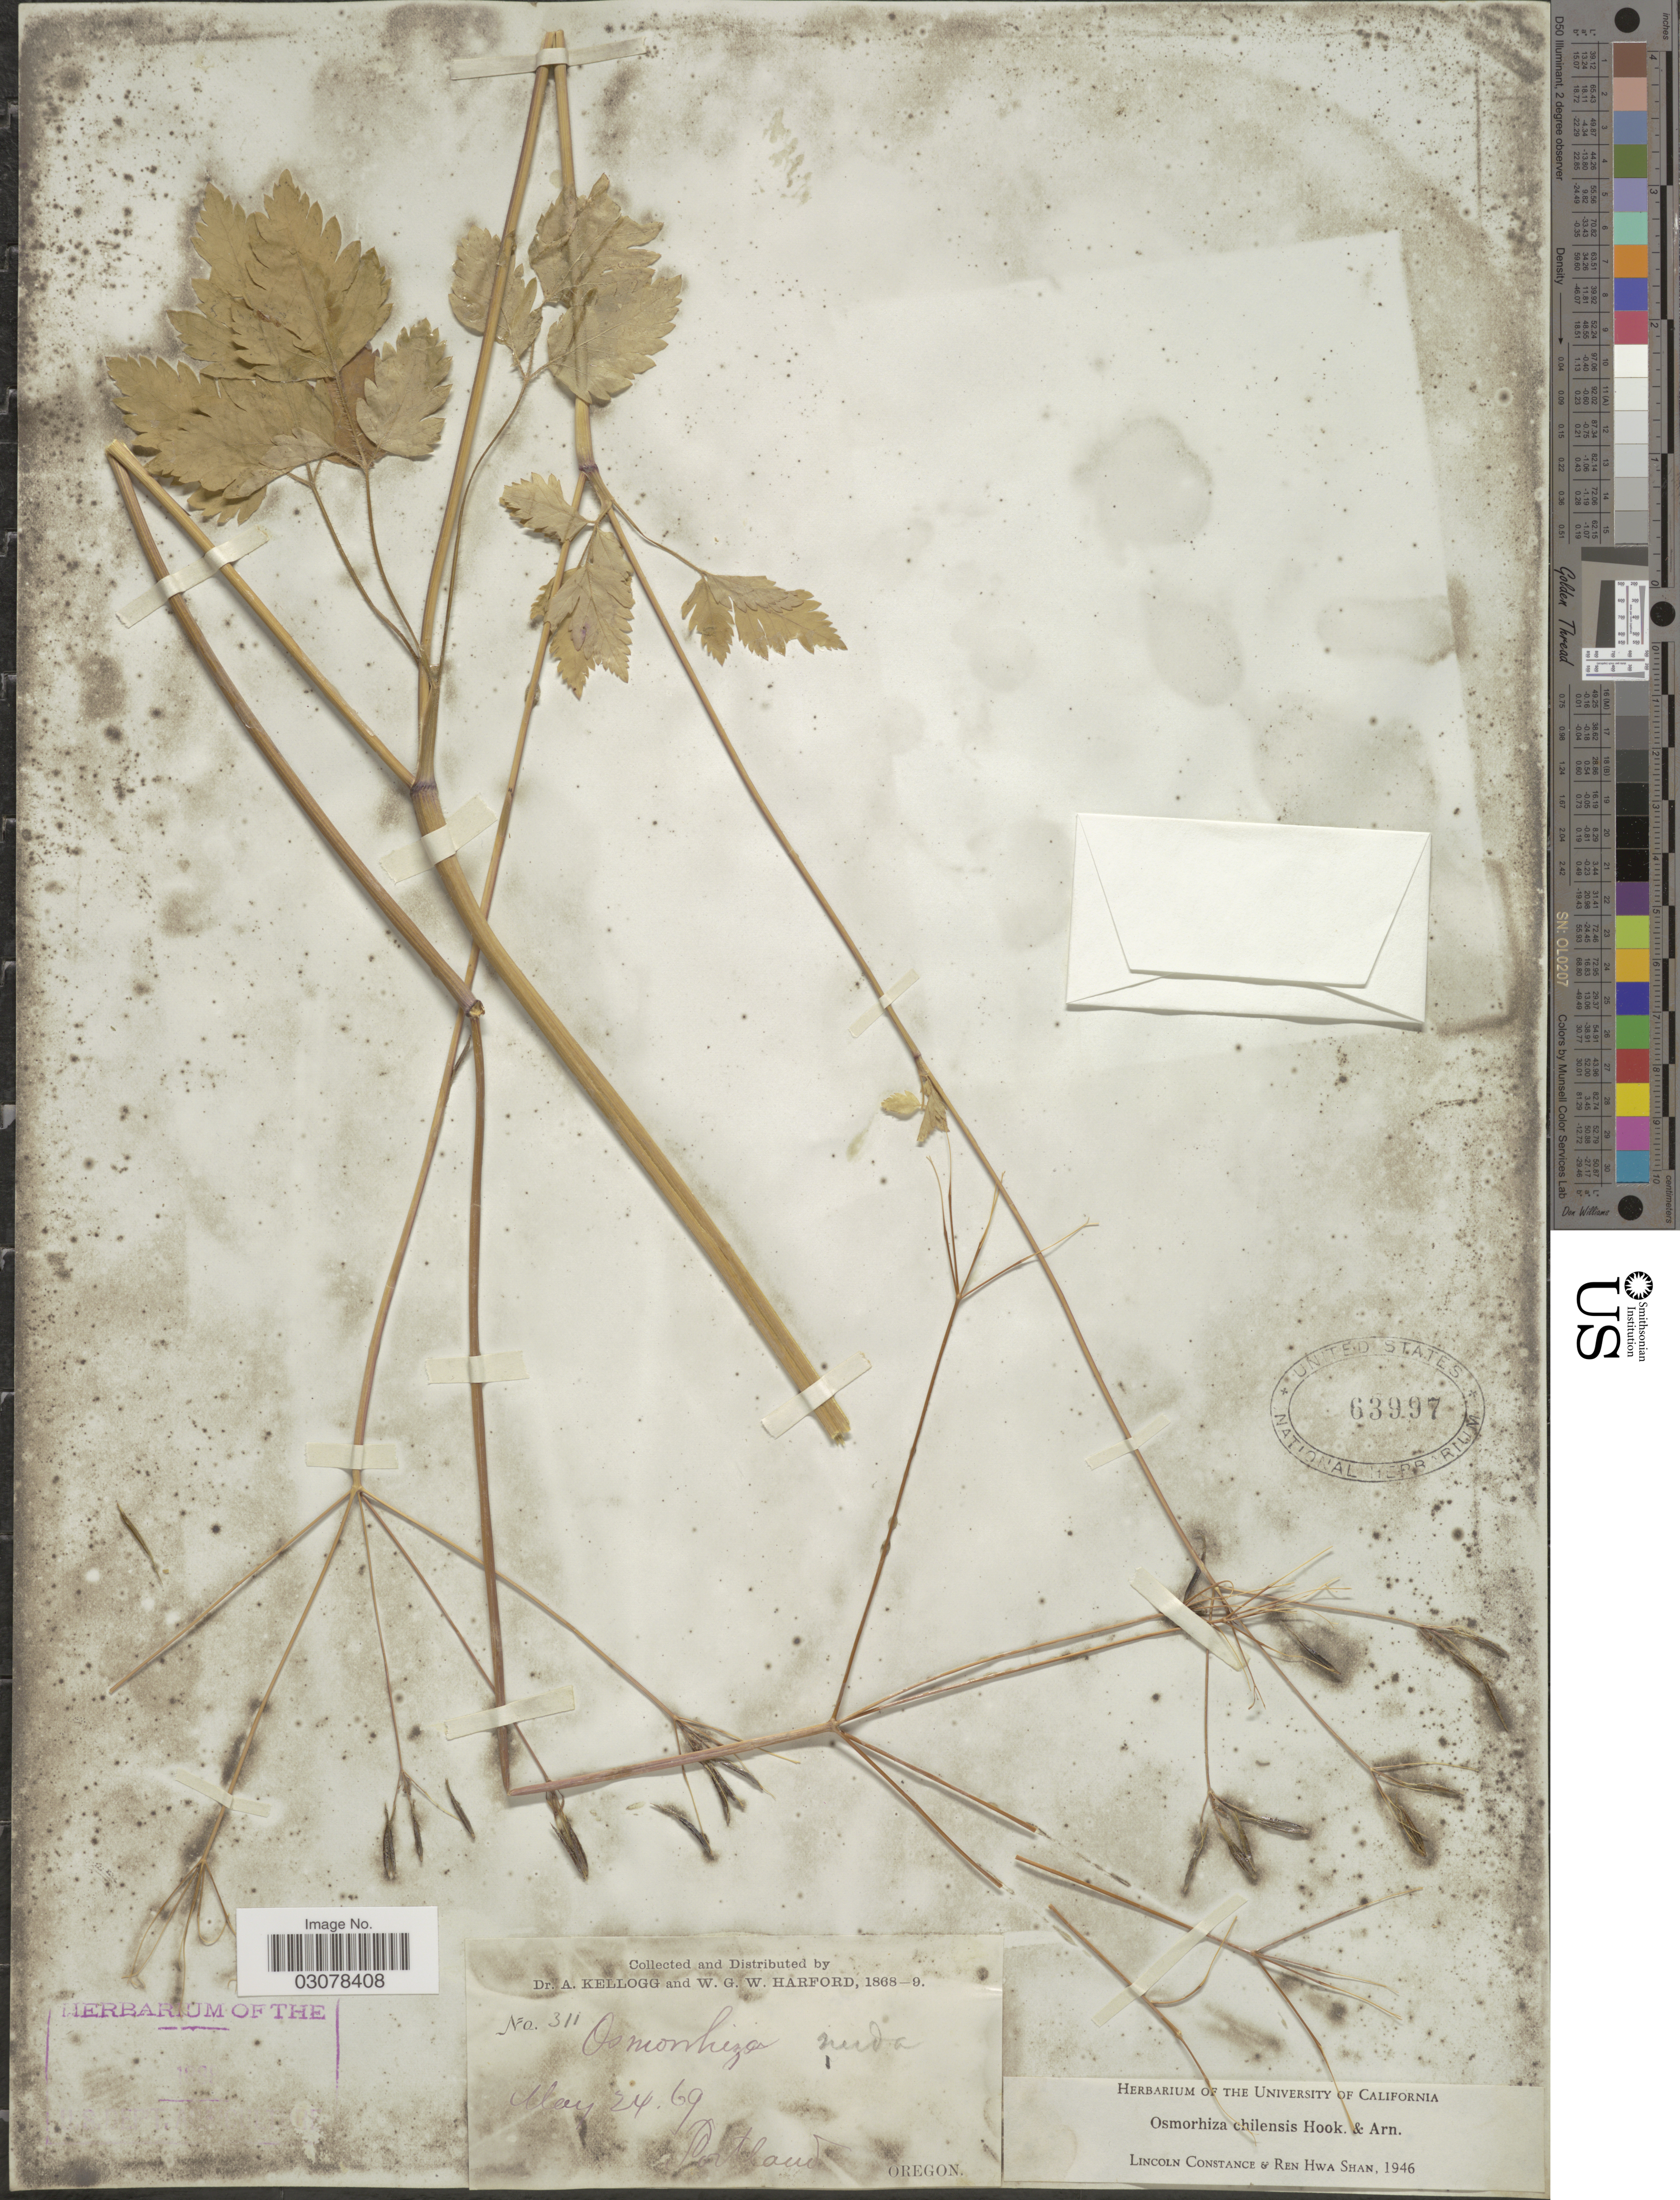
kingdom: Plantae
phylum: Tracheophyta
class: Magnoliopsida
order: Apiales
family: Apiaceae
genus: Osmorhiza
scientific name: Osmorhiza chilensis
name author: Hook. & Arn.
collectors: A. Kellogg & W. G. W. Harford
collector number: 311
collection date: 1869-05-24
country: United States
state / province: Oregon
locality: Portland.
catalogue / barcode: US 63997